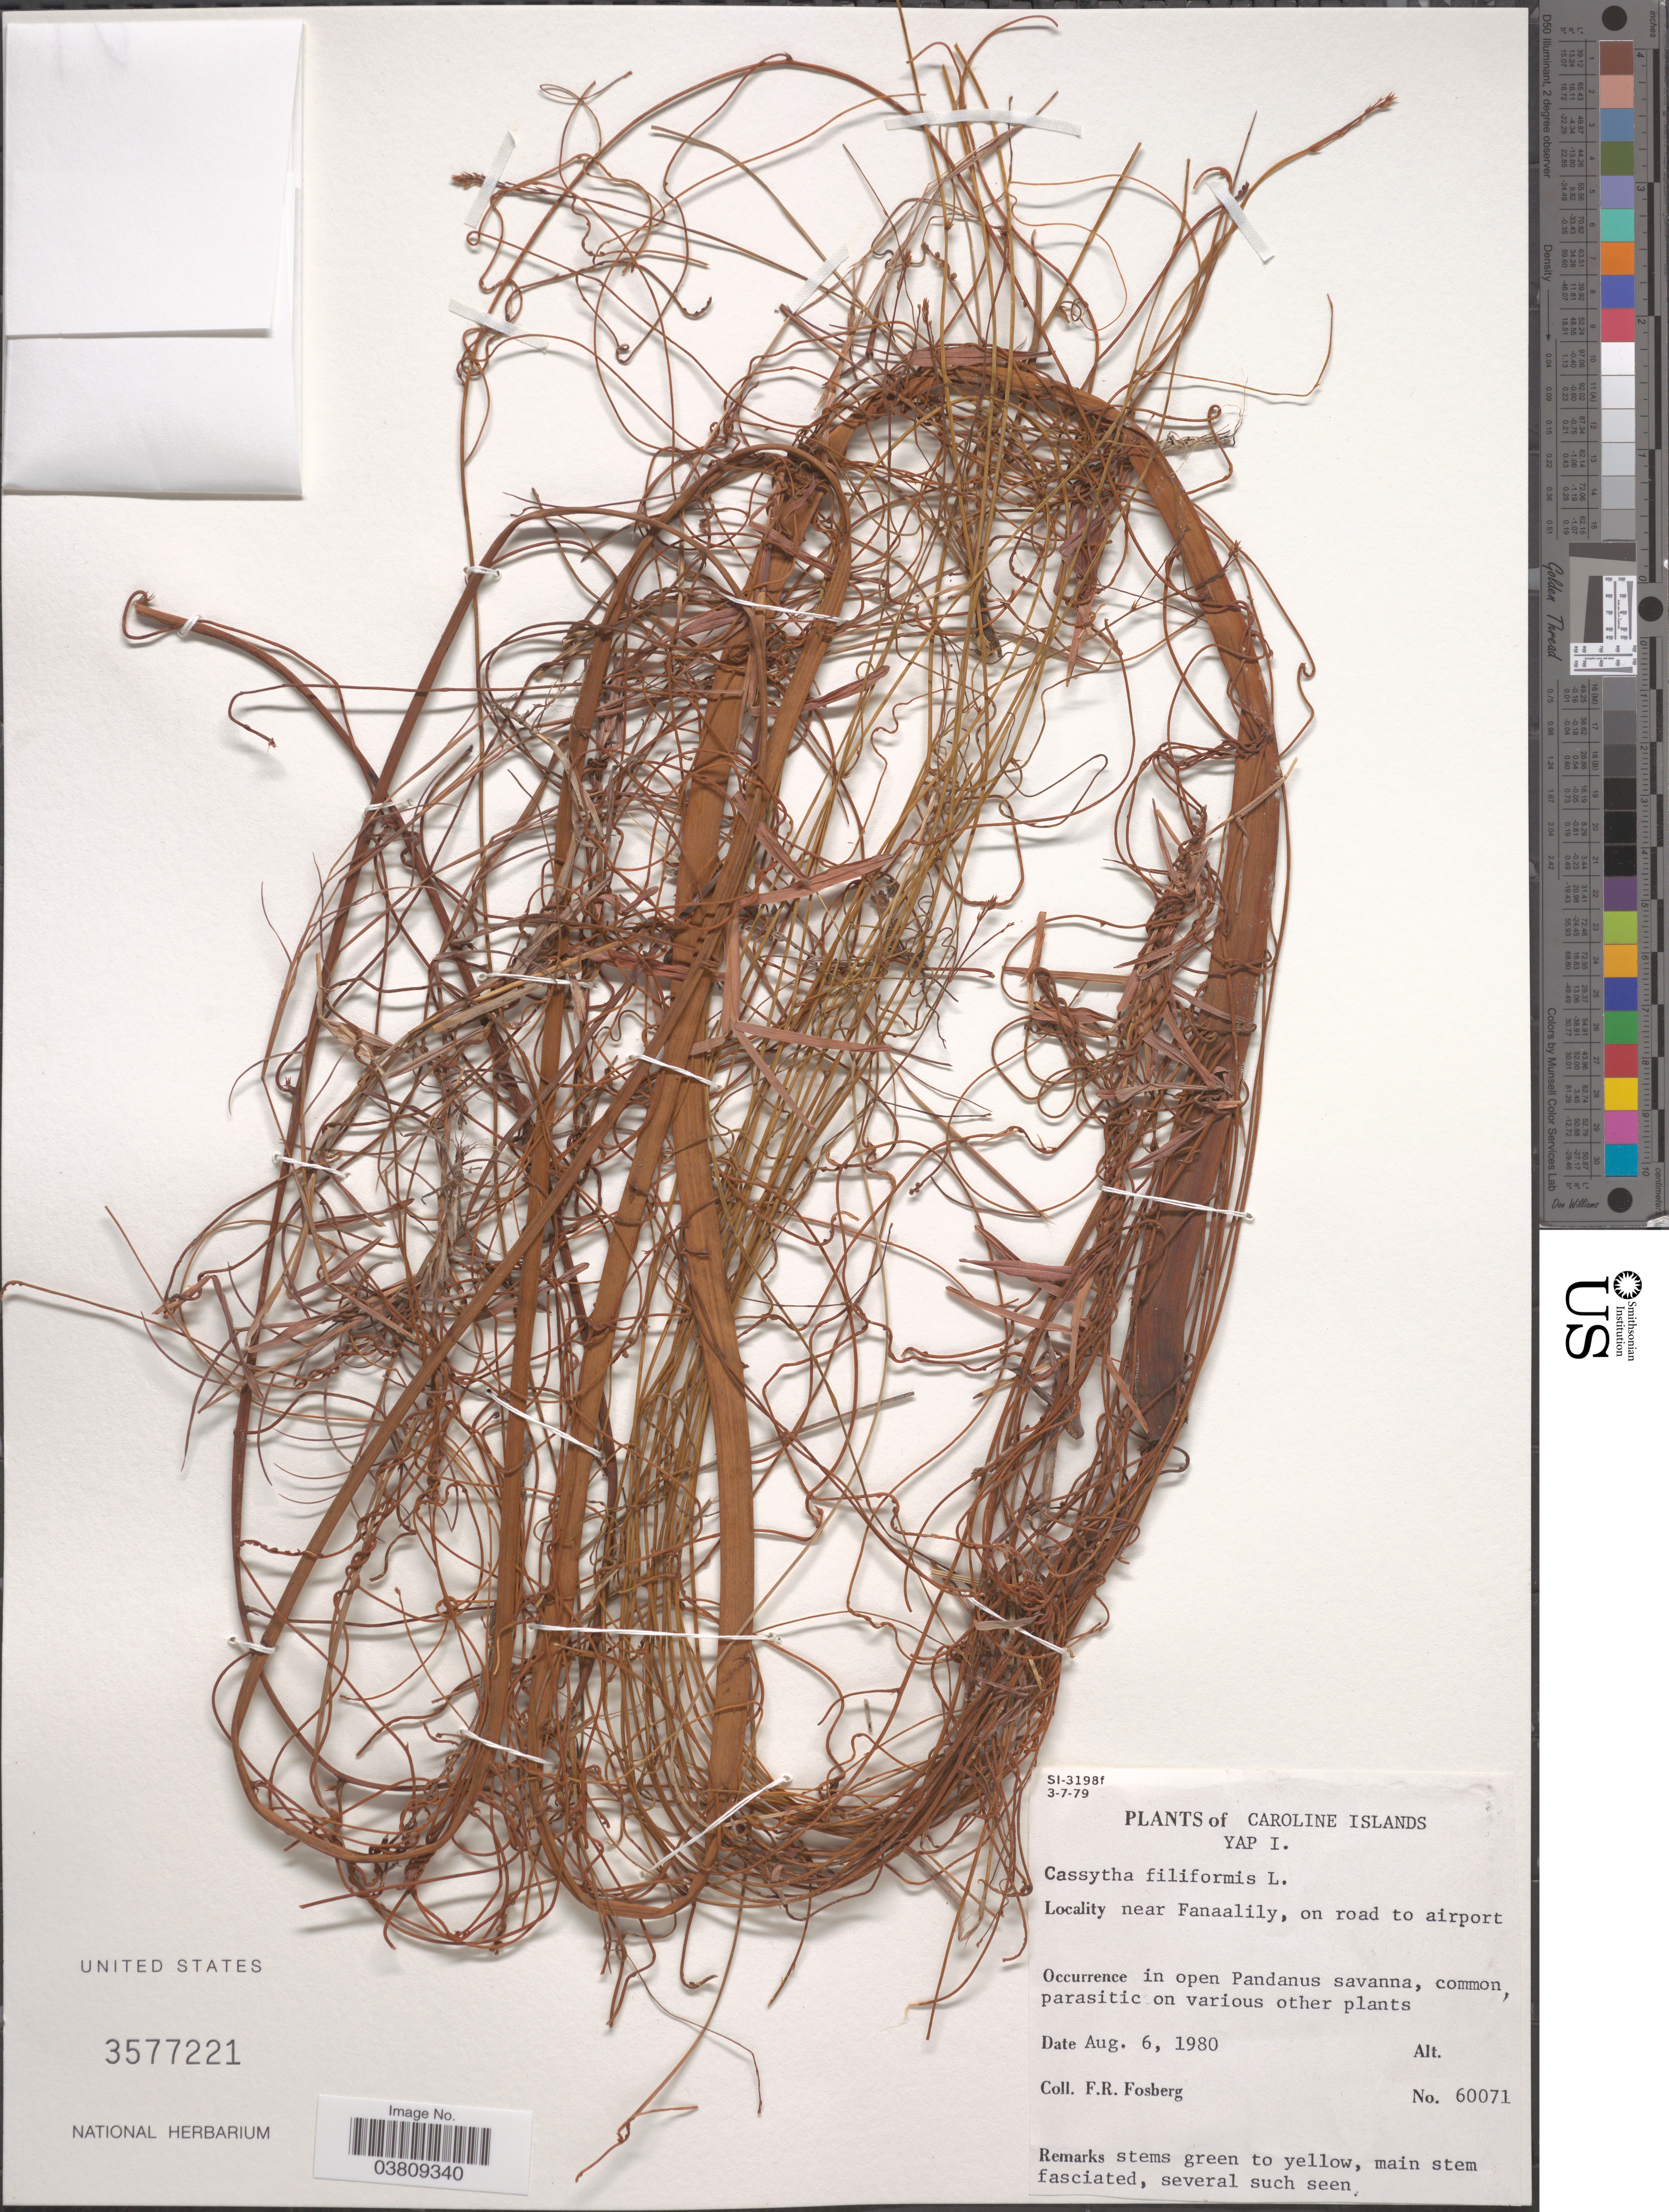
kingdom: Plantae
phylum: Tracheophyta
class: Magnoliopsida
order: Laurales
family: Lauraceae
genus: Cassytha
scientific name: Cassytha filiformis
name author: L.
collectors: F. R. Fosberg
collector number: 60071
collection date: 1980-08-06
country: Micronesia, Federated States of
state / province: Yap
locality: Caroline Islands. Yap I. Near Fanaalily, on road to airport.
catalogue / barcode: US 3577221